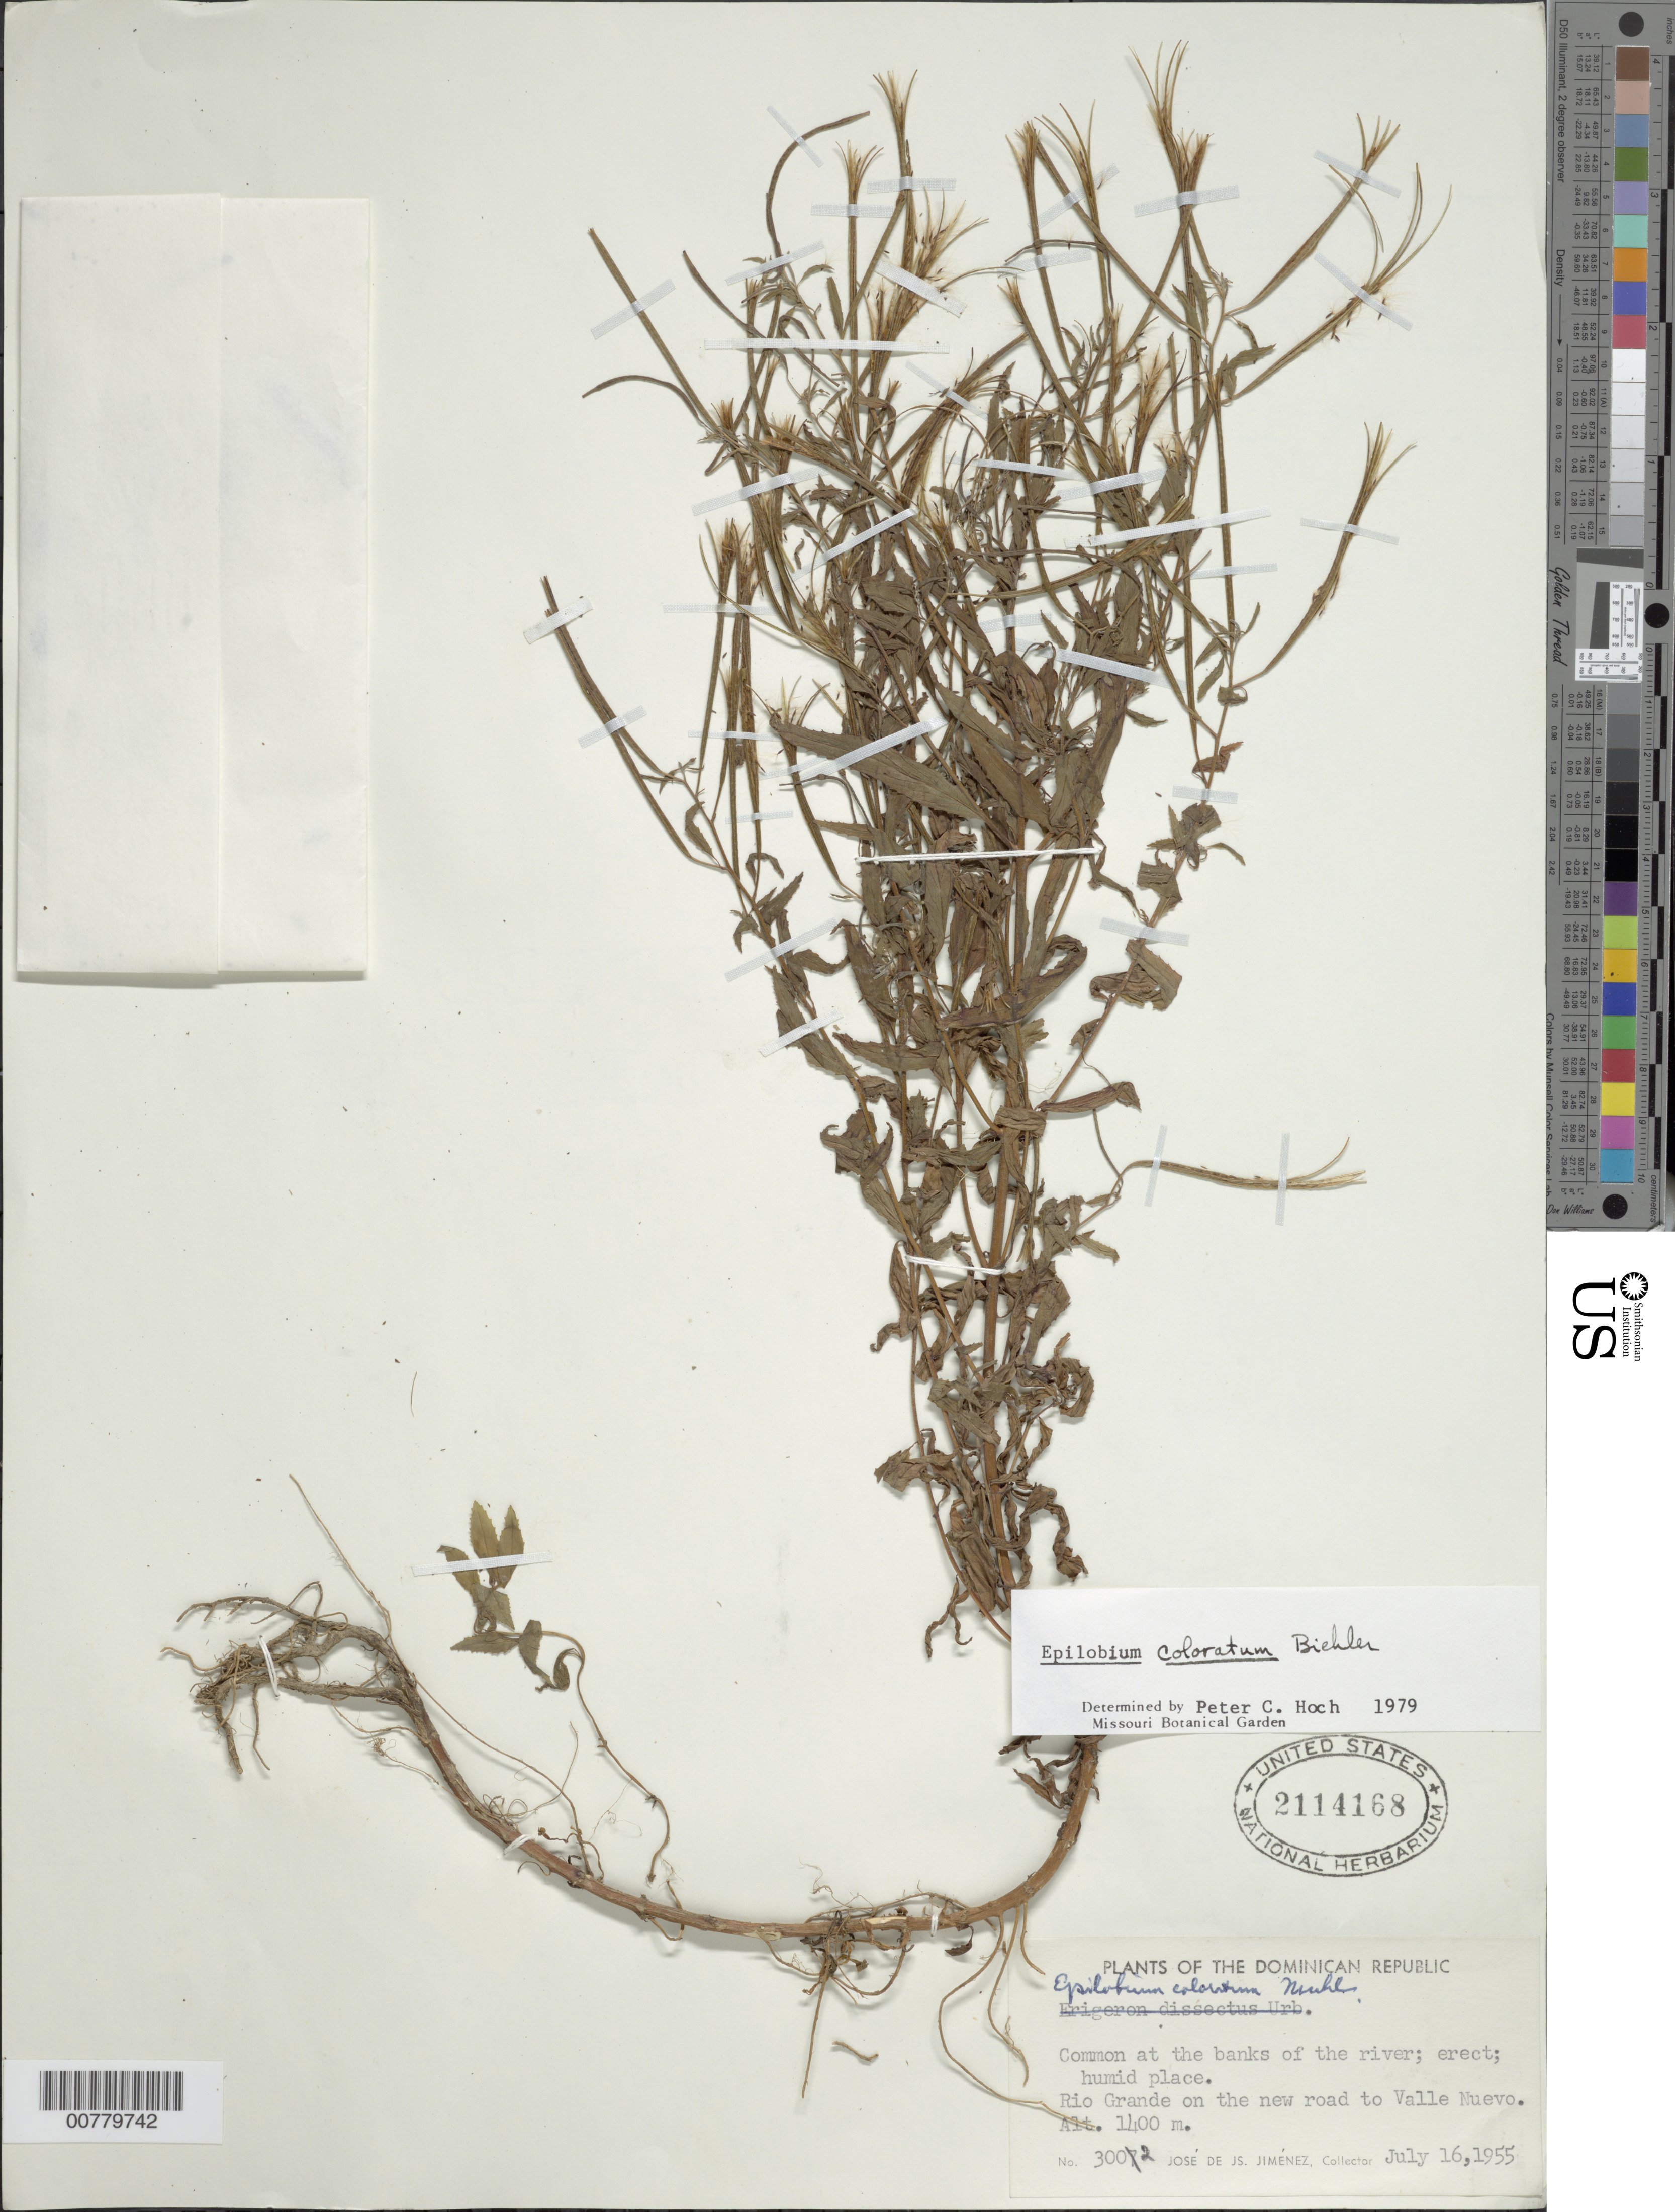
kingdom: Plantae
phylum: Tracheophyta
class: Magnoliopsida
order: Myrtales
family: Onagraceae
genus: Epilobium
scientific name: Epilobium coloratum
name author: Biehler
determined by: Hoch, P. C.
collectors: J. J. Jiménez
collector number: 3002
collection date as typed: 16 Jul 1955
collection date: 1955-07-16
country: Dominican Republic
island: Hispaniola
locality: Grande River on the new road to Valle Nuevo.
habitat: Humid place.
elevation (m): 1400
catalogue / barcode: US 2114168